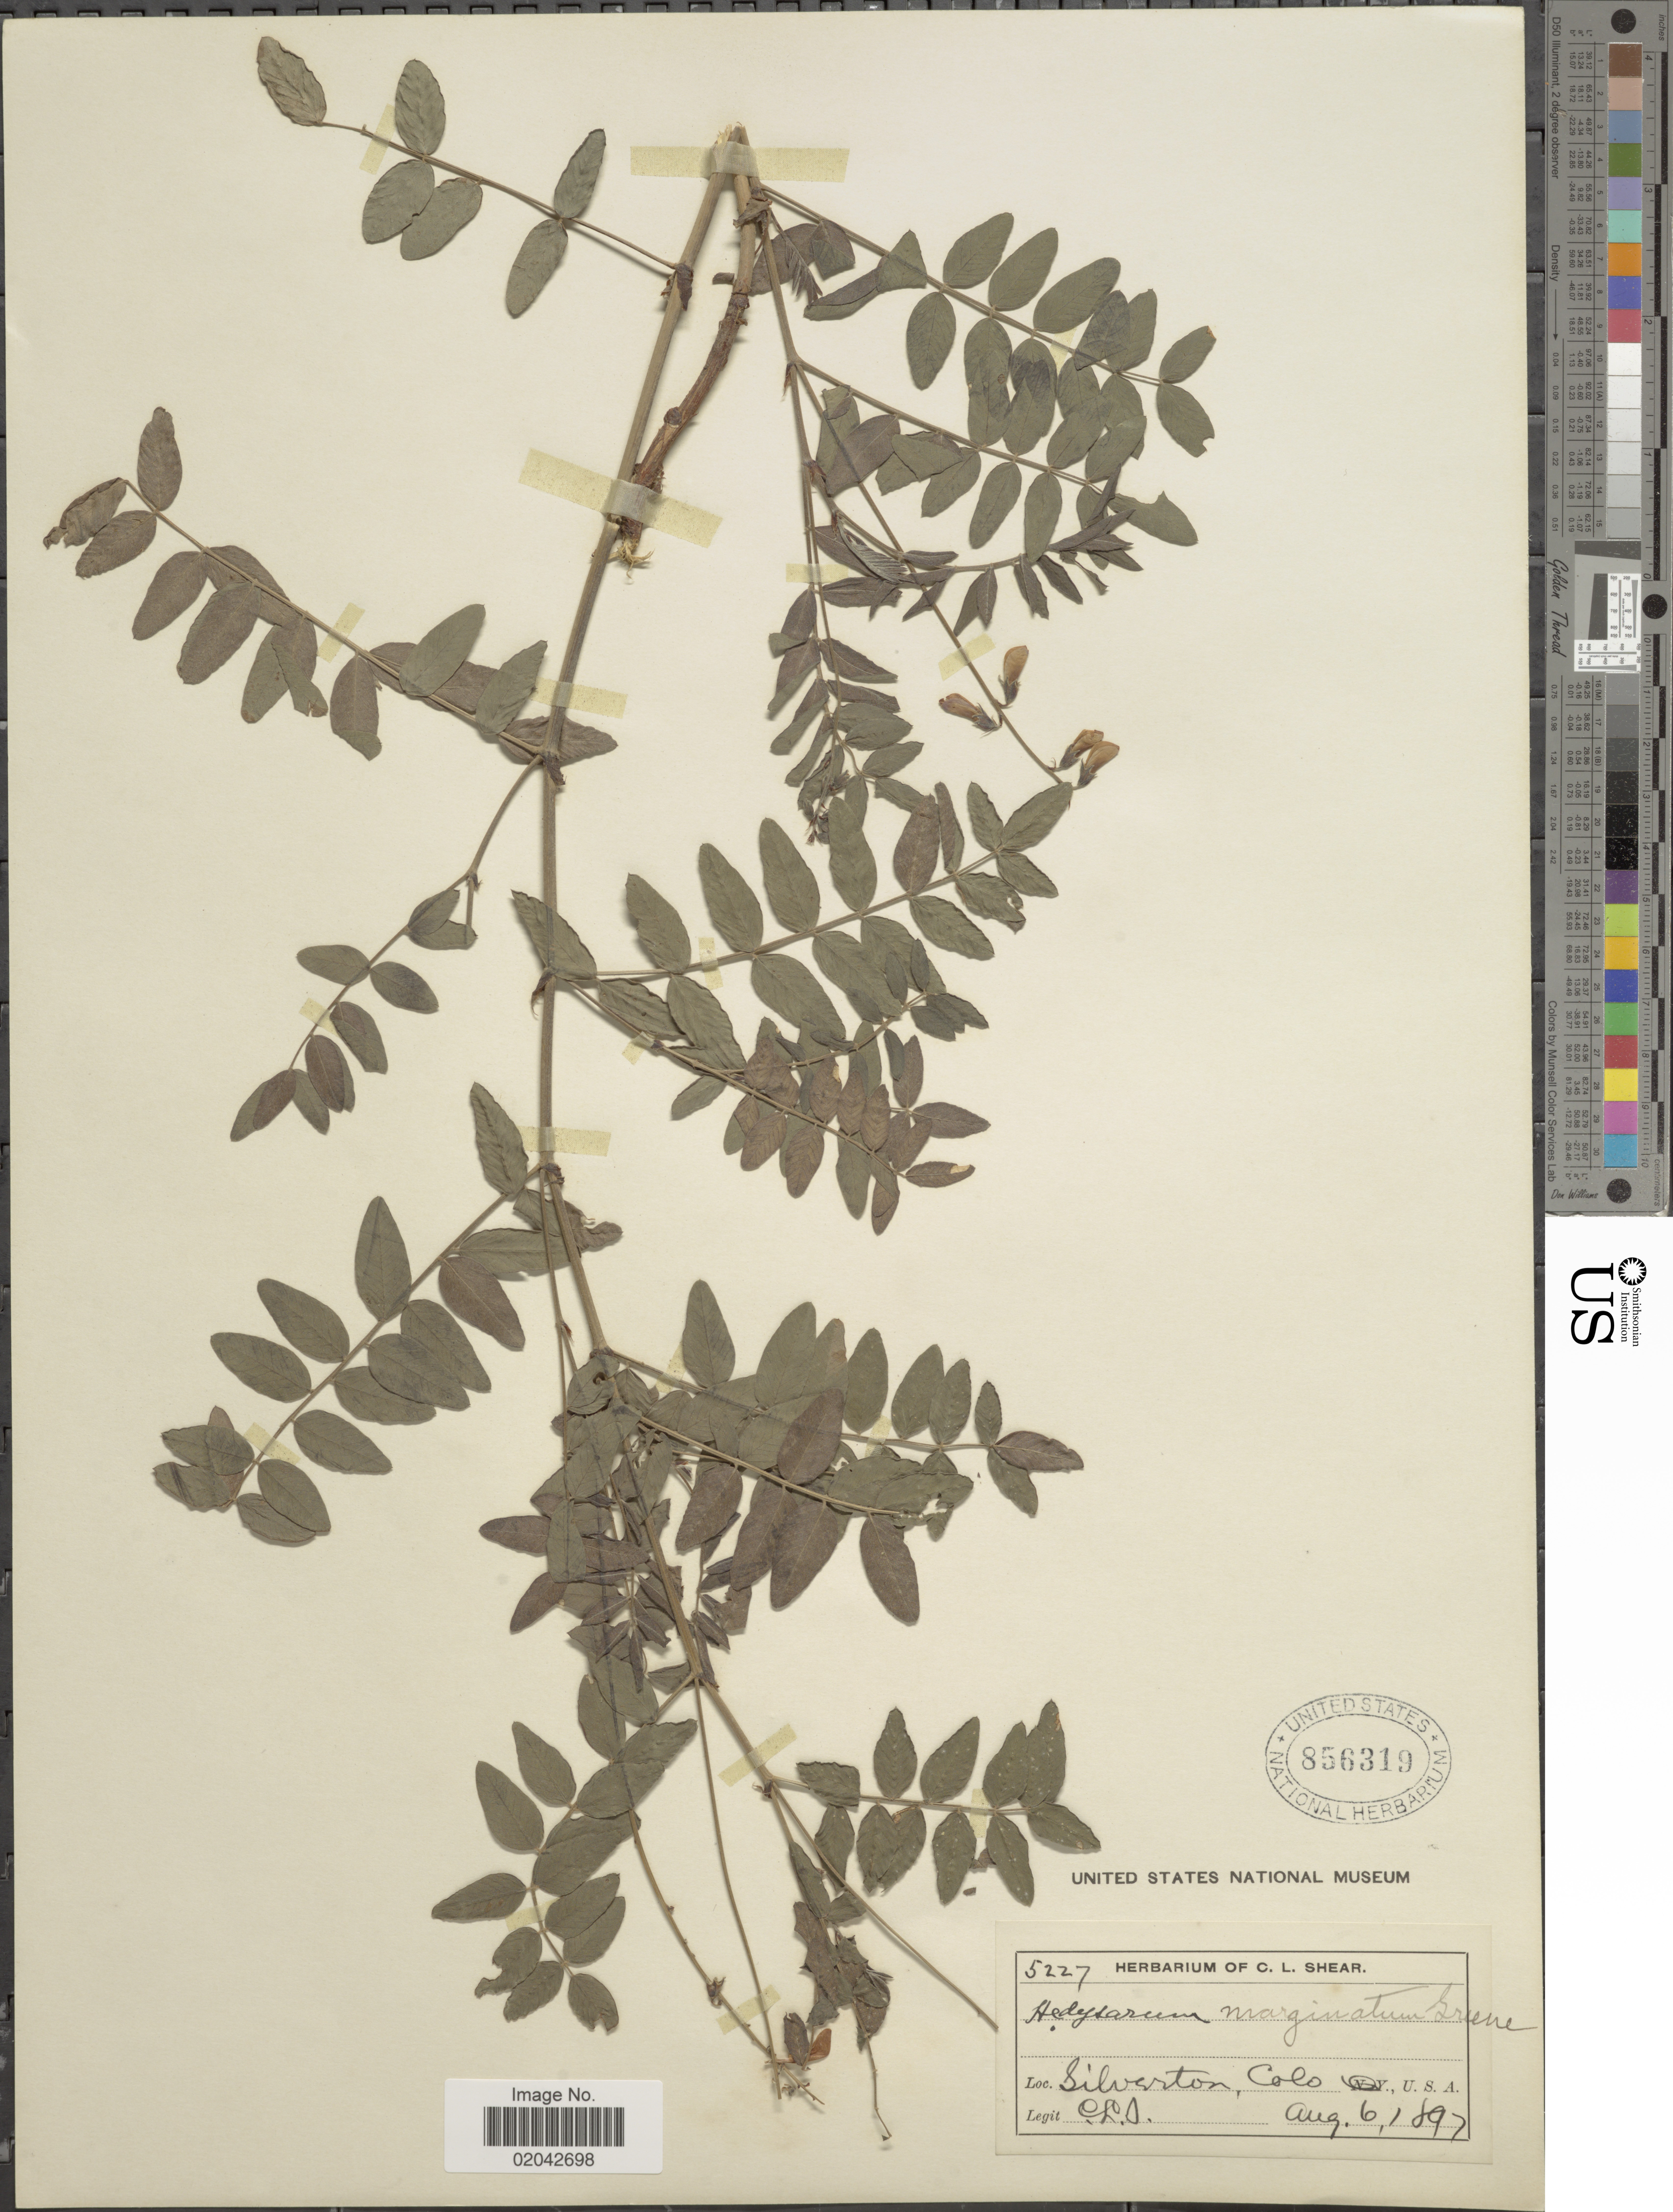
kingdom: Plantae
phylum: Tracheophyta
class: Magnoliopsida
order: Fabales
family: Fabaceae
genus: Hedysarum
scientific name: Hedysarum marginatum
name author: Greene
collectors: C. L. Shear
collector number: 5227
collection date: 1897-08-06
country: United States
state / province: Colorado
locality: Silverton.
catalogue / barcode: US 856319